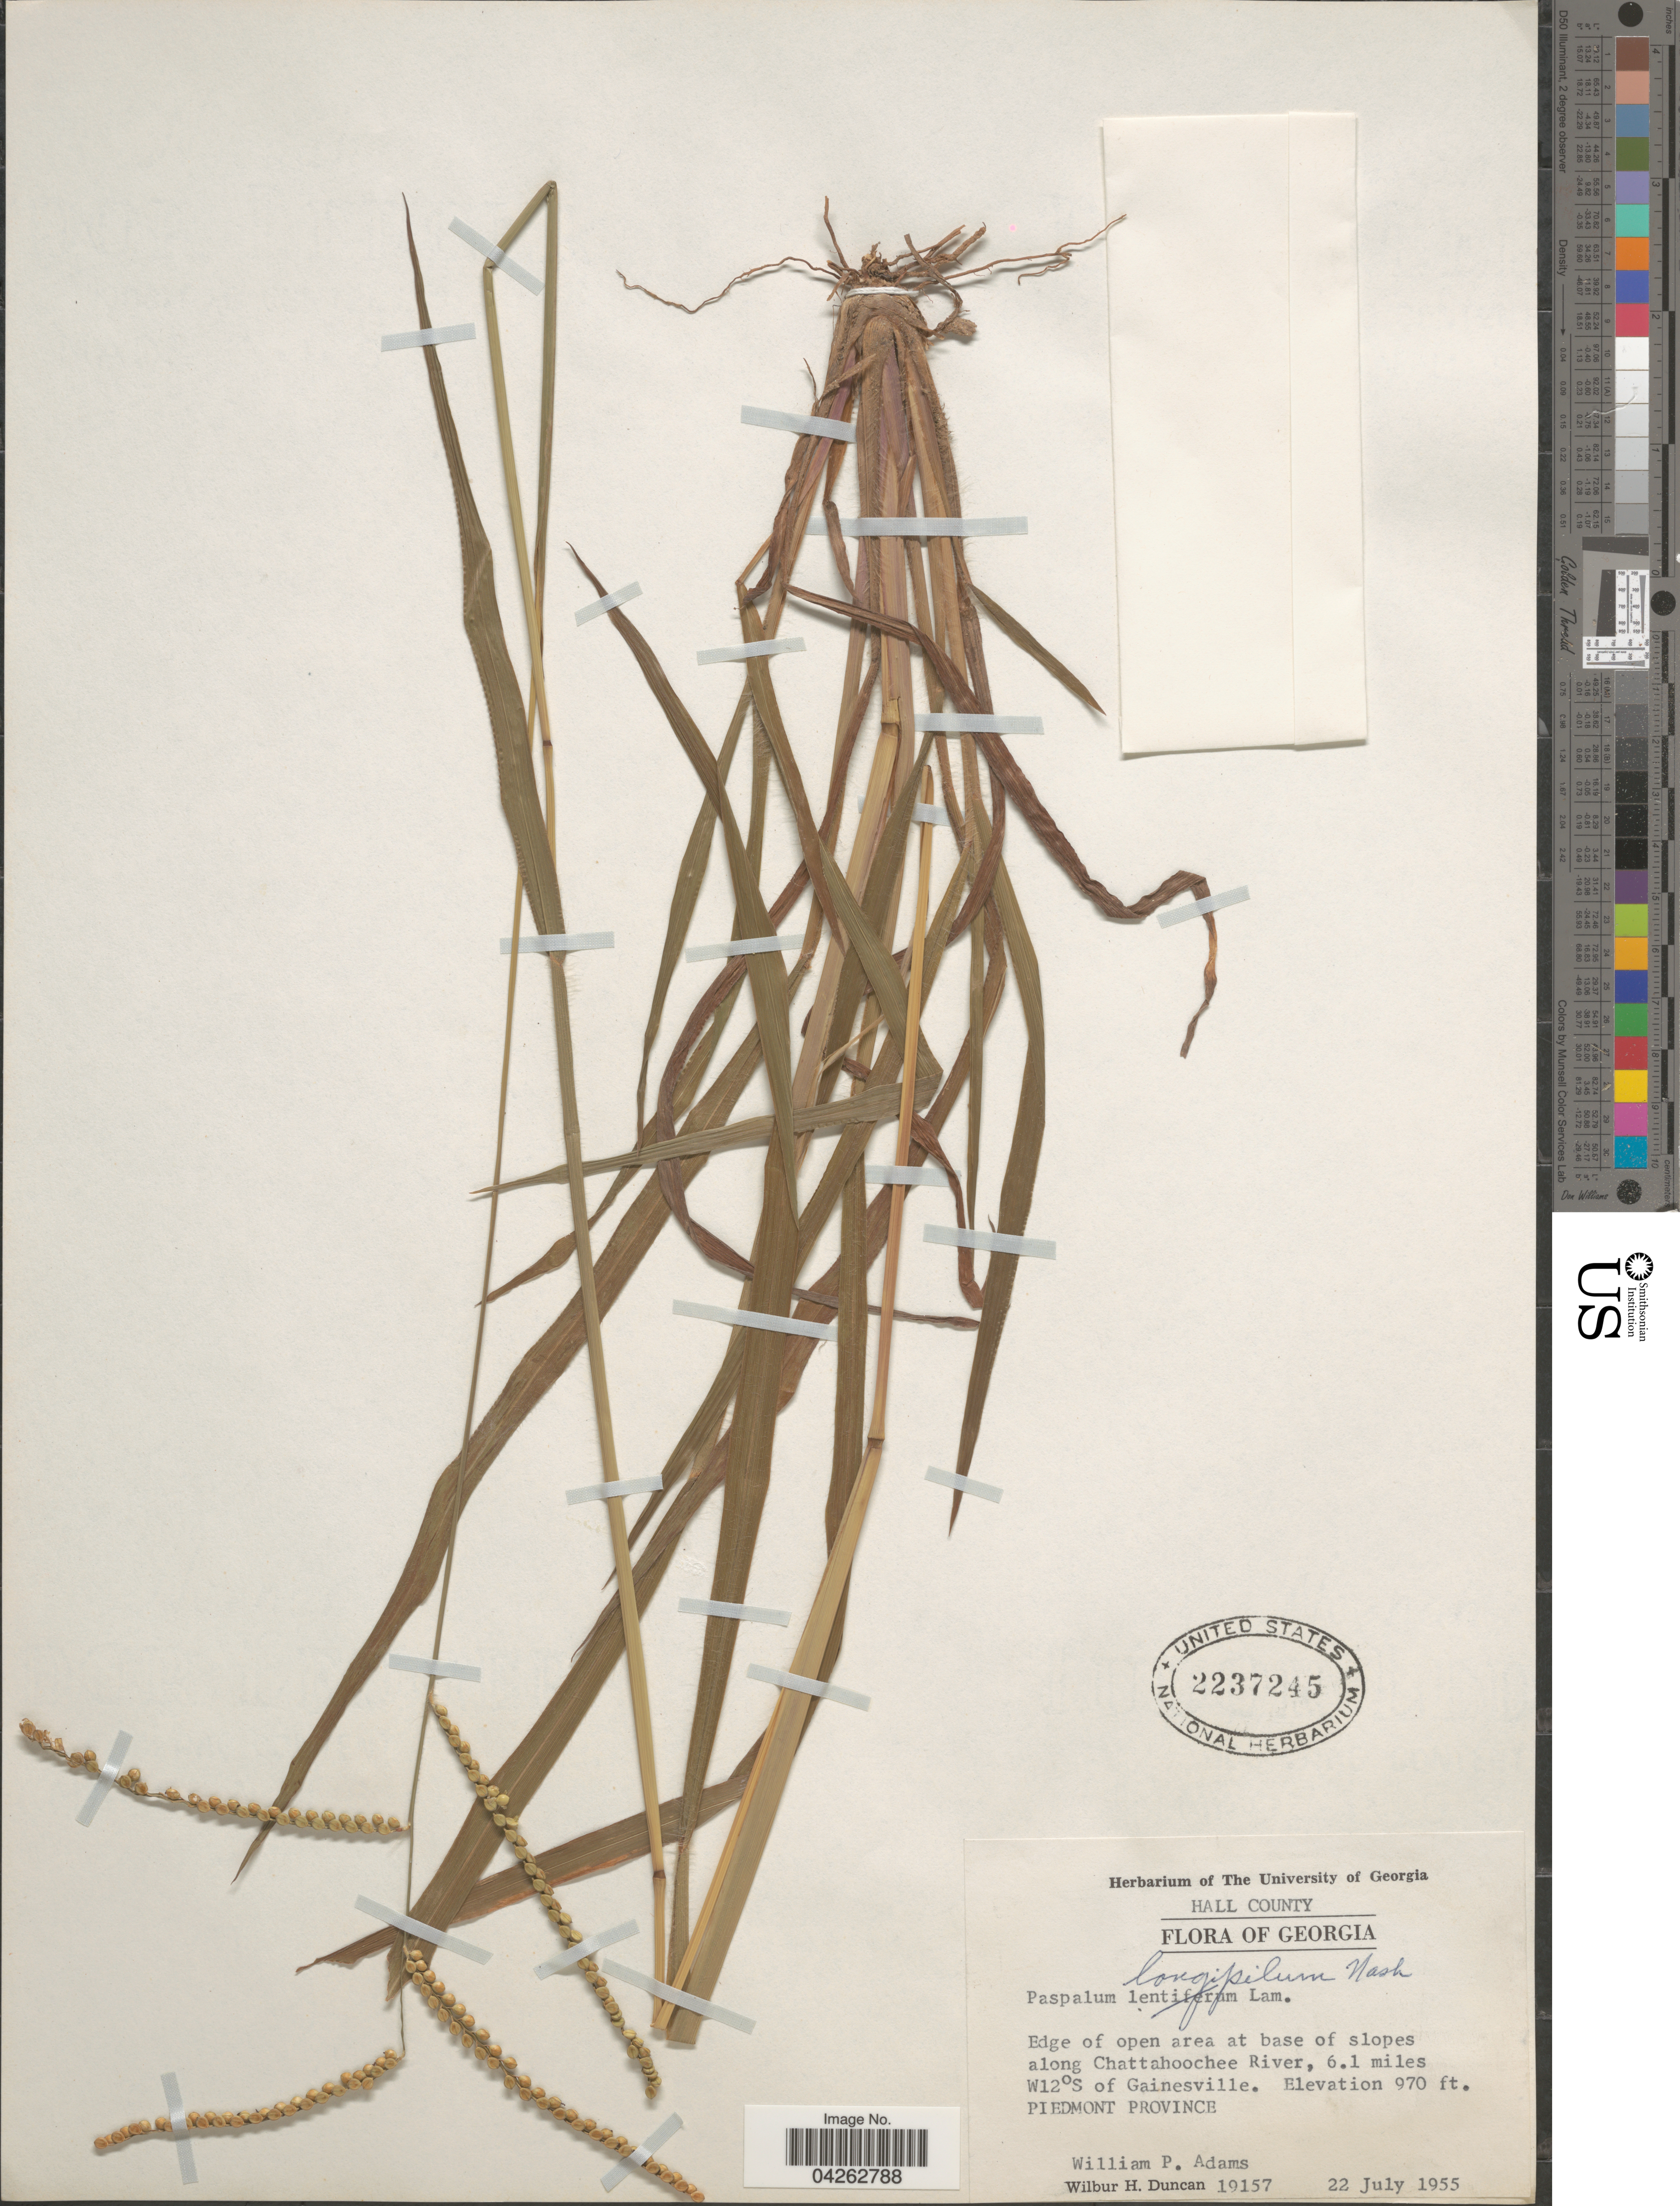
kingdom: Plantae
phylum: Tracheophyta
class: Liliopsida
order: Poales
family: Poaceae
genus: Paspalum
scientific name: Paspalum longipilum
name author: Nash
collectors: W. P. Adams & W. H. Duncan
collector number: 19157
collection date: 1955-07-22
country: United States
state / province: Georgia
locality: Hall County. Edge of open area at base of slopes along Chattahoochee River, 6.1 miles W12°S of Gainesville. Piedmont Province.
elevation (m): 296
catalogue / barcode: US 2237245